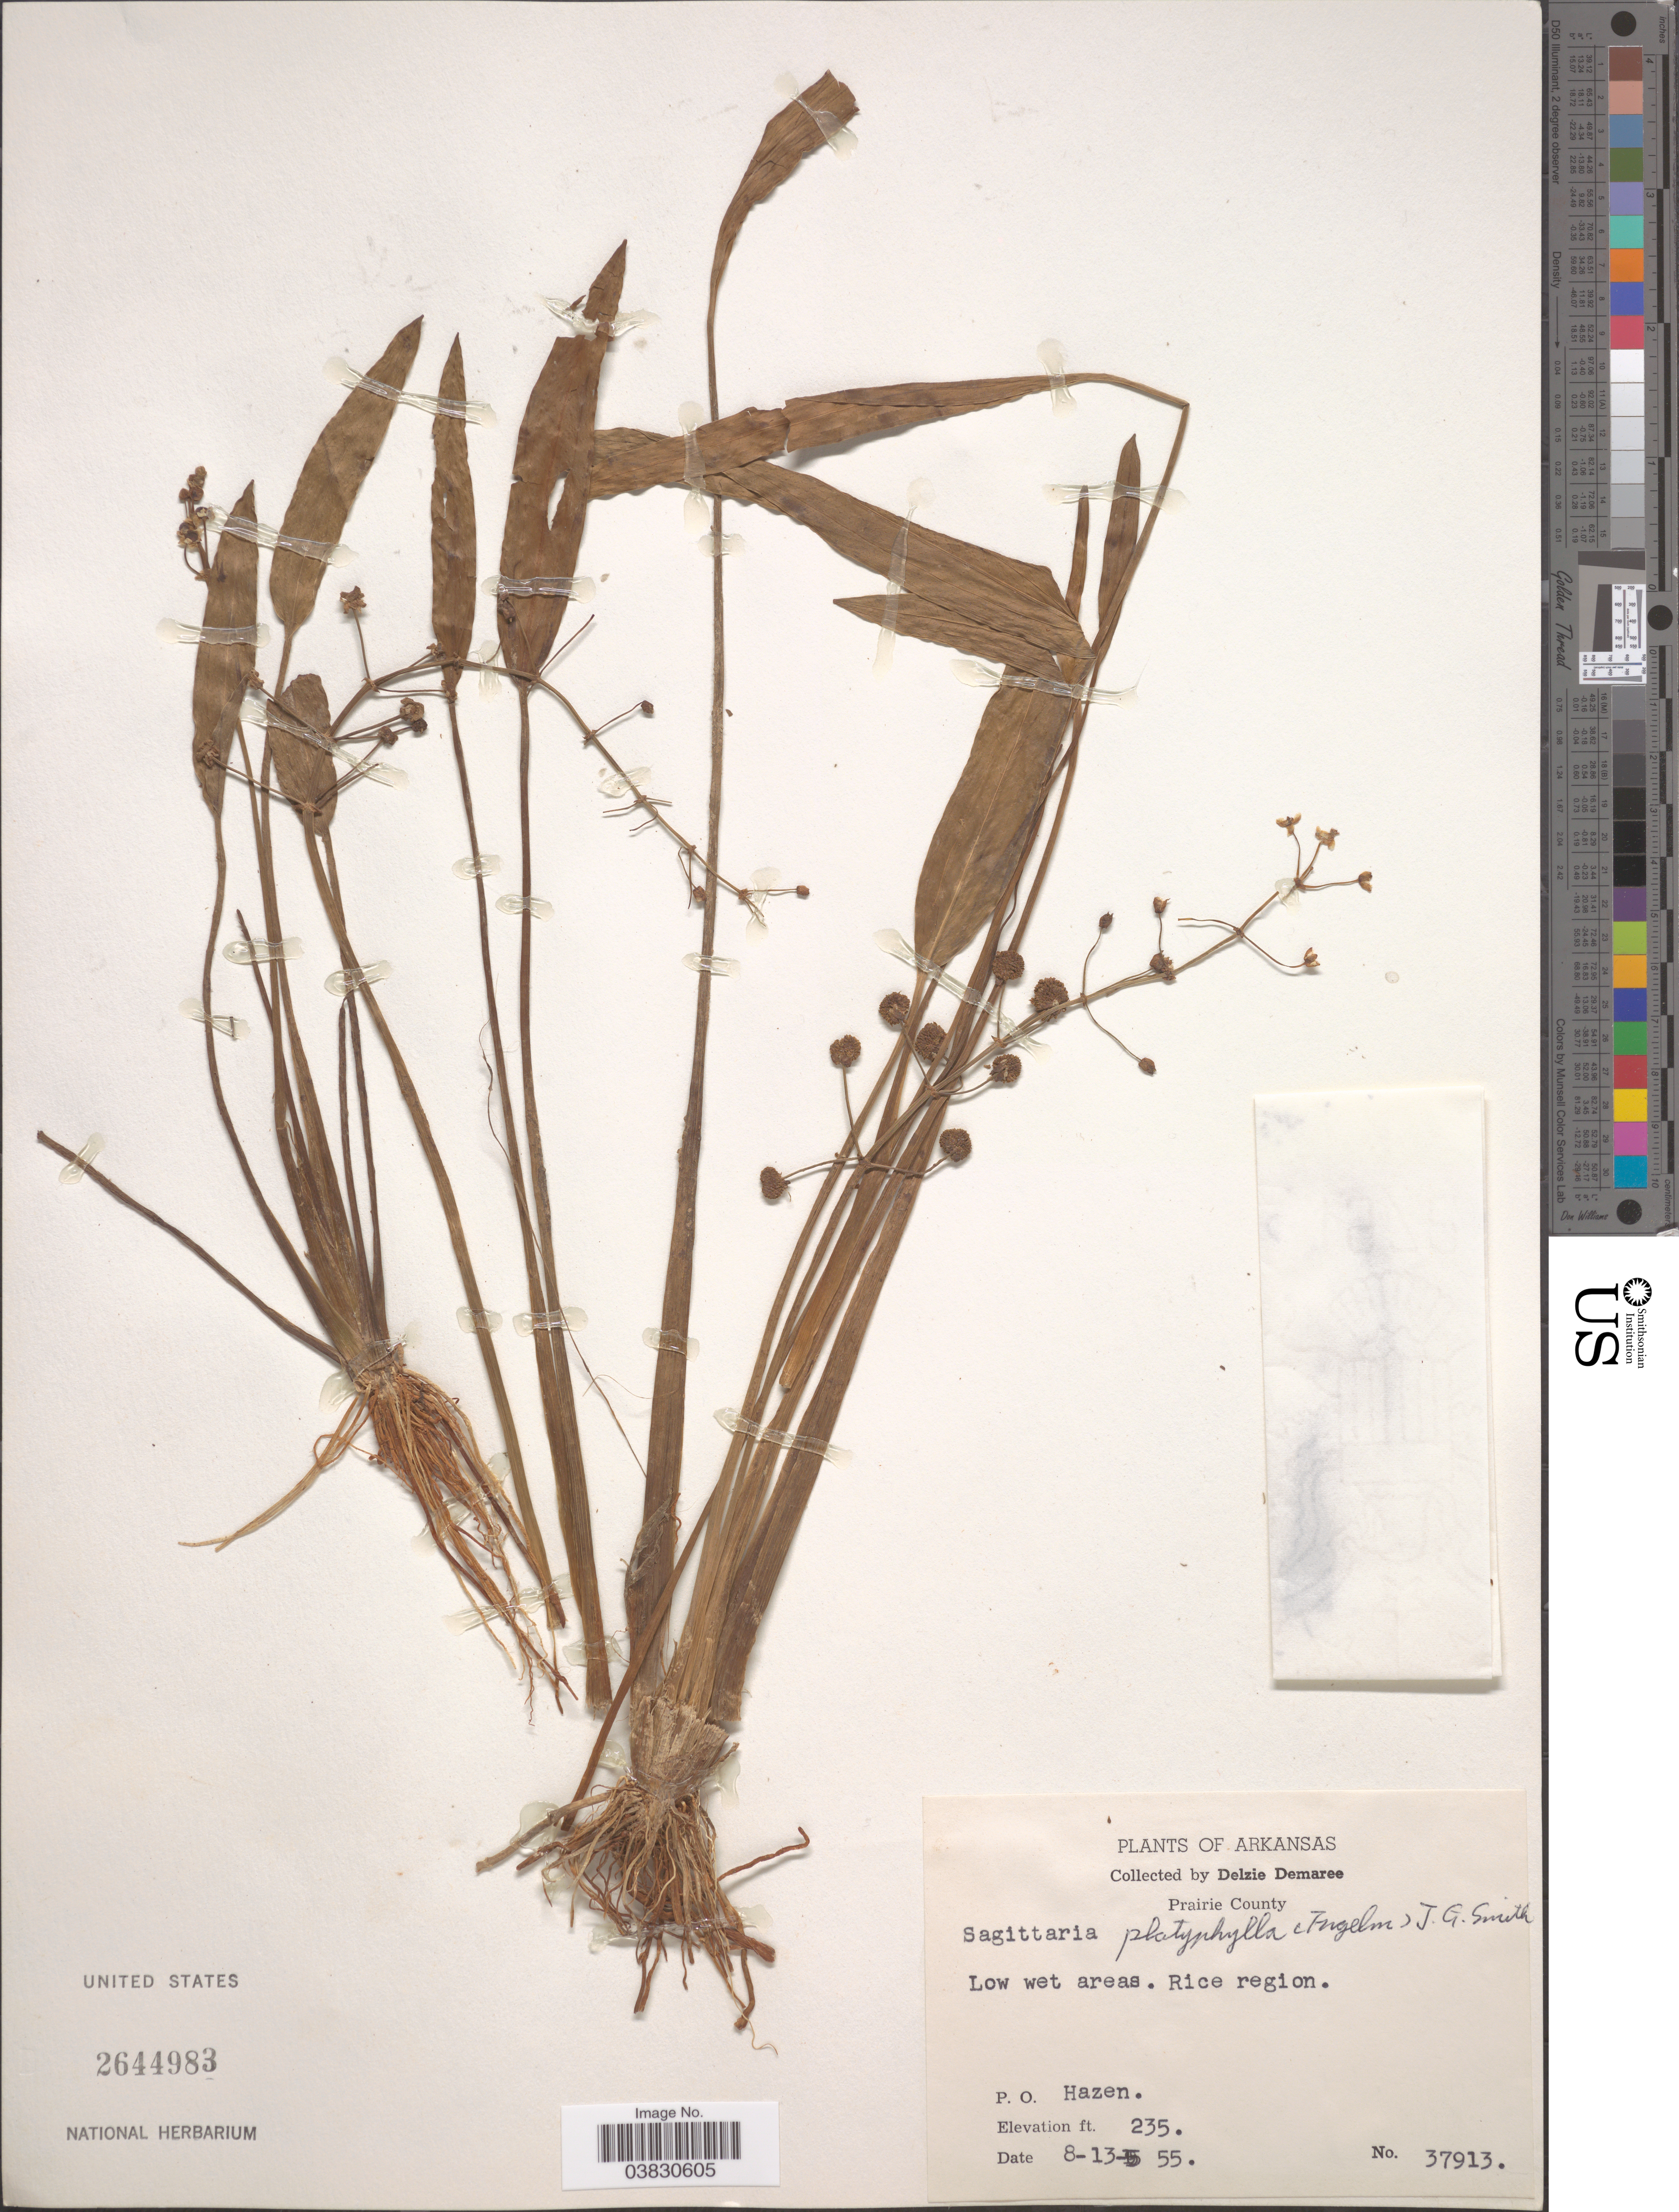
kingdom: Plantae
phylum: Tracheophyta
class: Liliopsida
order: Alismatales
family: Alismataceae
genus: Sagittaria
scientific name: Sagittaria platyphylla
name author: (Englem.) J.G. Sm.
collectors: D. Demaree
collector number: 37913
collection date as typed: Transcribed d/m/y: 13/8/55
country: United States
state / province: Arkansas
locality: Prairie County. Low wet areas. Rice region. P. O. Hazen.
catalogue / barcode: US 2644983